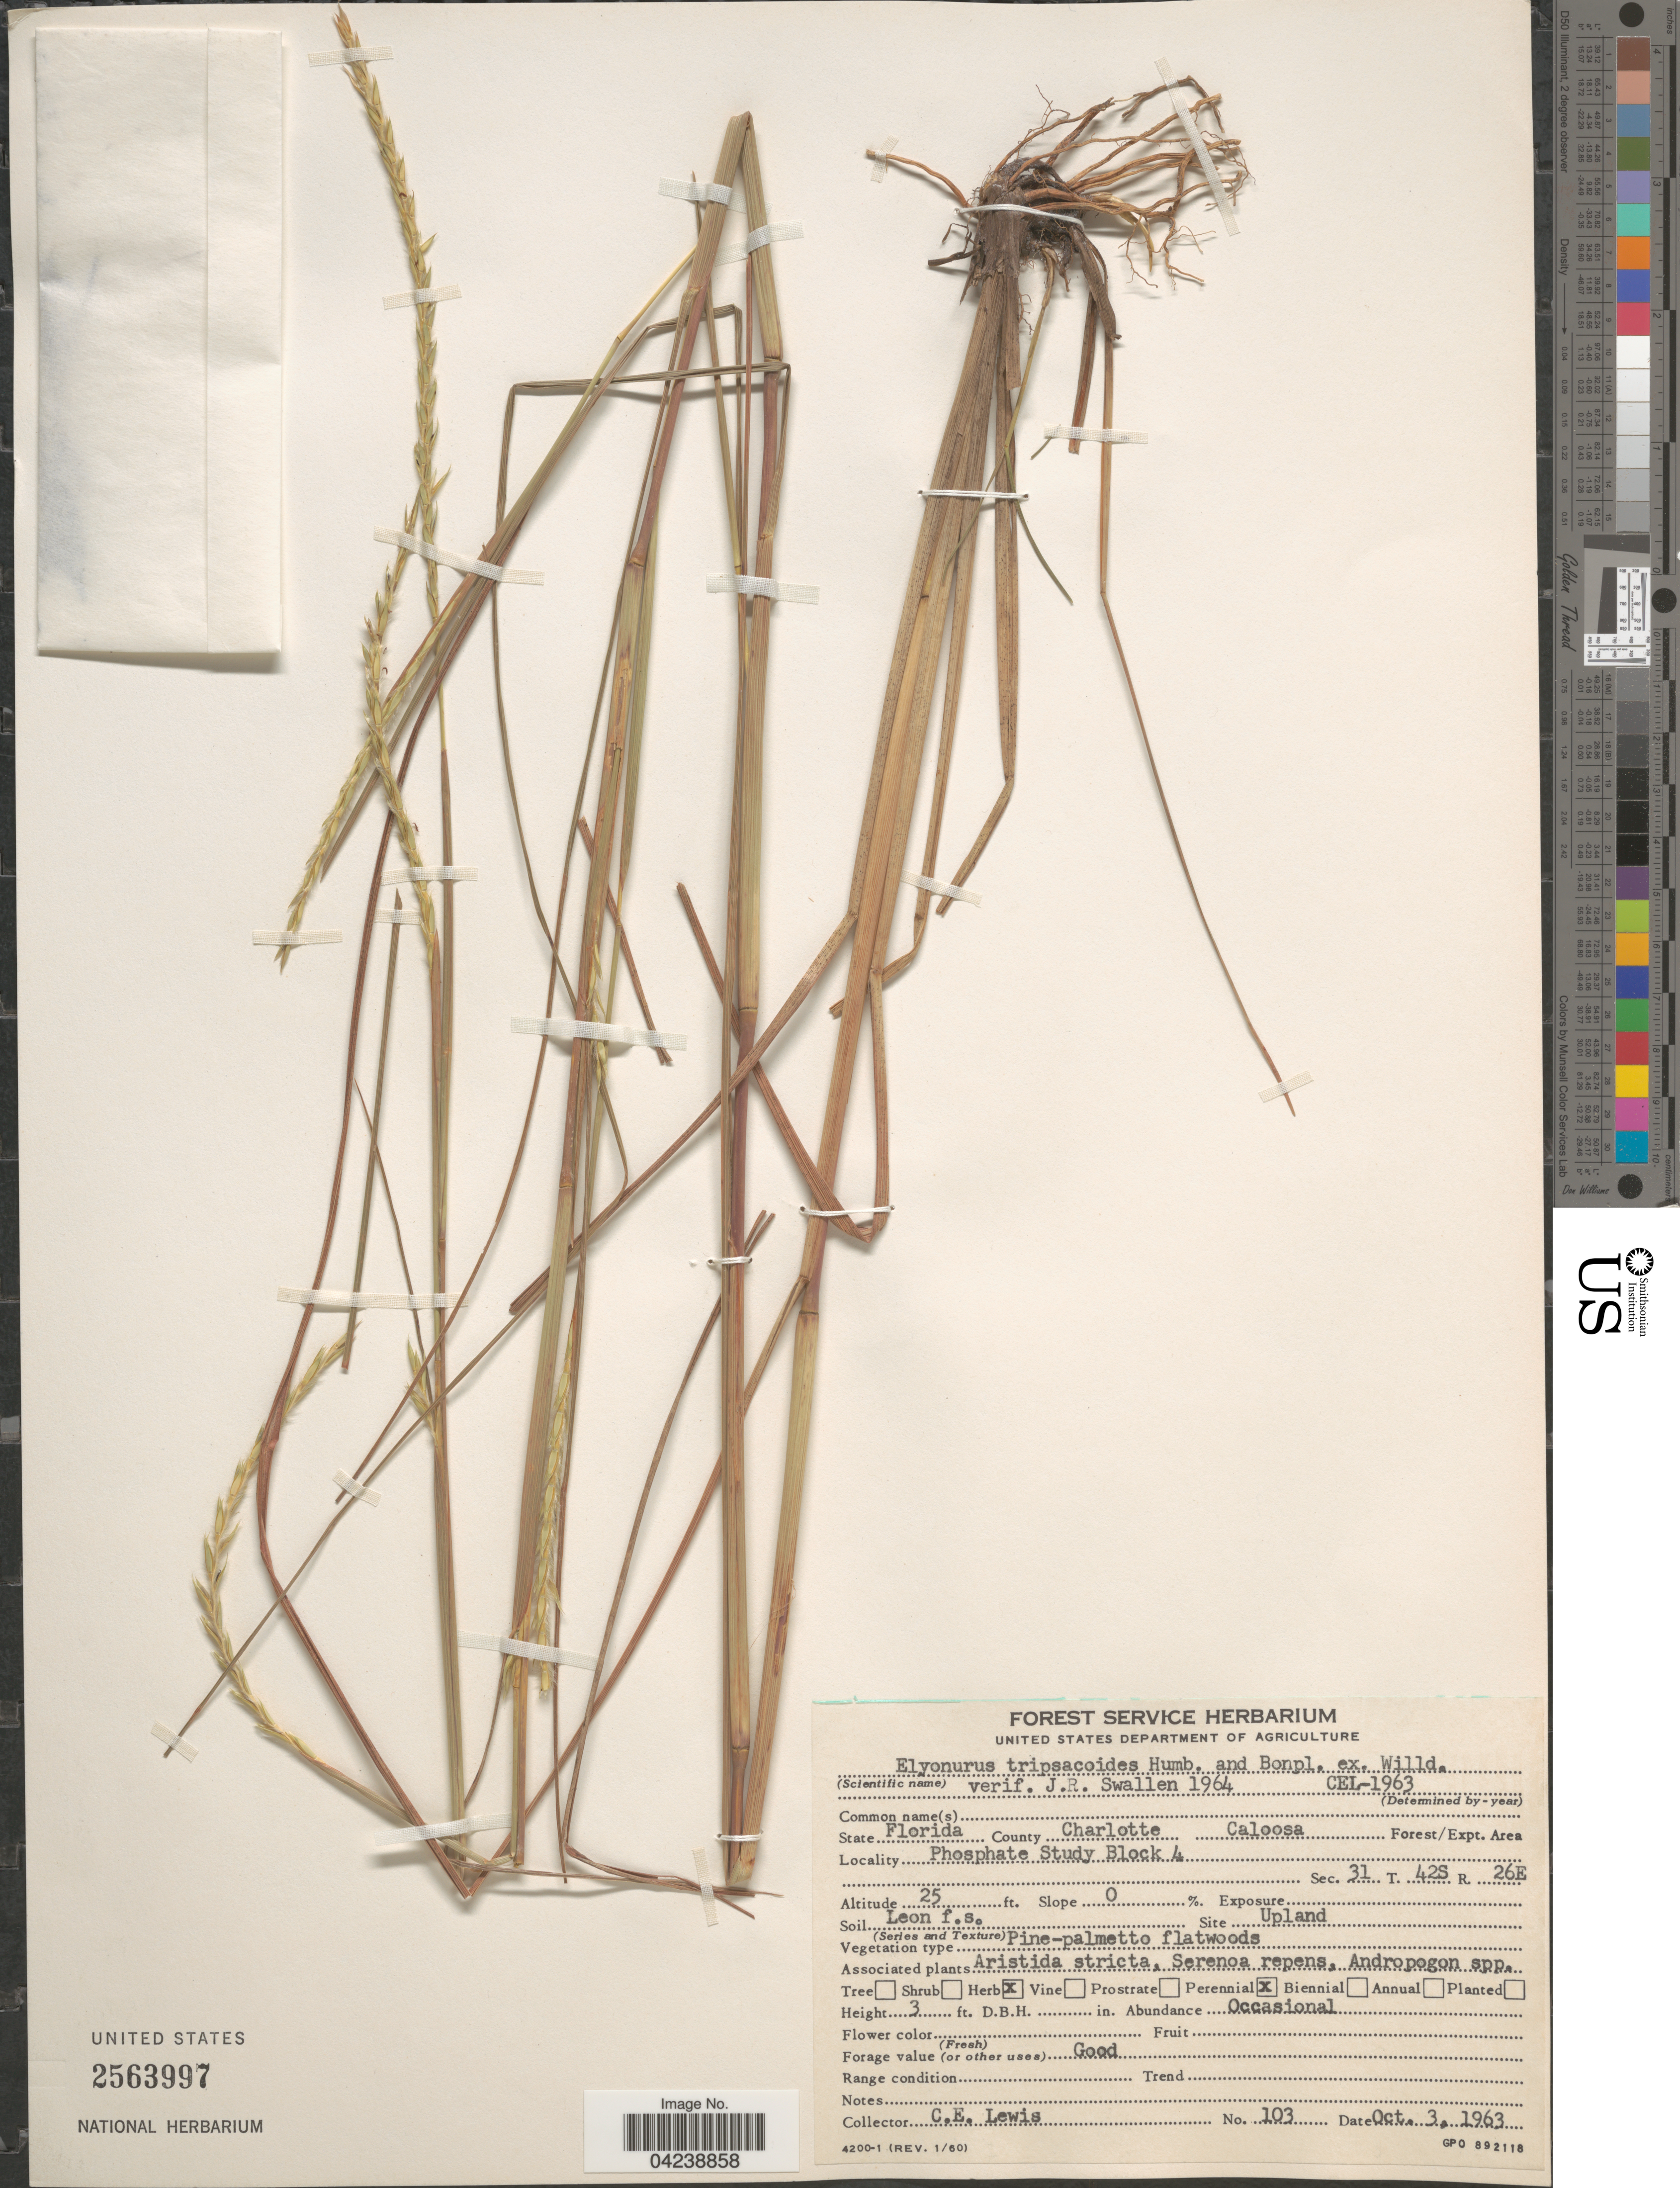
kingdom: Plantae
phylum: Tracheophyta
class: Liliopsida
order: Poales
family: Poaceae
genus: Elionurus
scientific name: Elionurus tripsacoides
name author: Humb. & Bonpl. ex Willd.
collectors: C. Lewis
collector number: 103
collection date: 1963-10-03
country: United States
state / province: Florida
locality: County Charlotte. Caloosa Forest/Expt. Area. Phosphate Study Block 4. Sec. 31 T42S R26E.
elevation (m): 8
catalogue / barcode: US 2563997